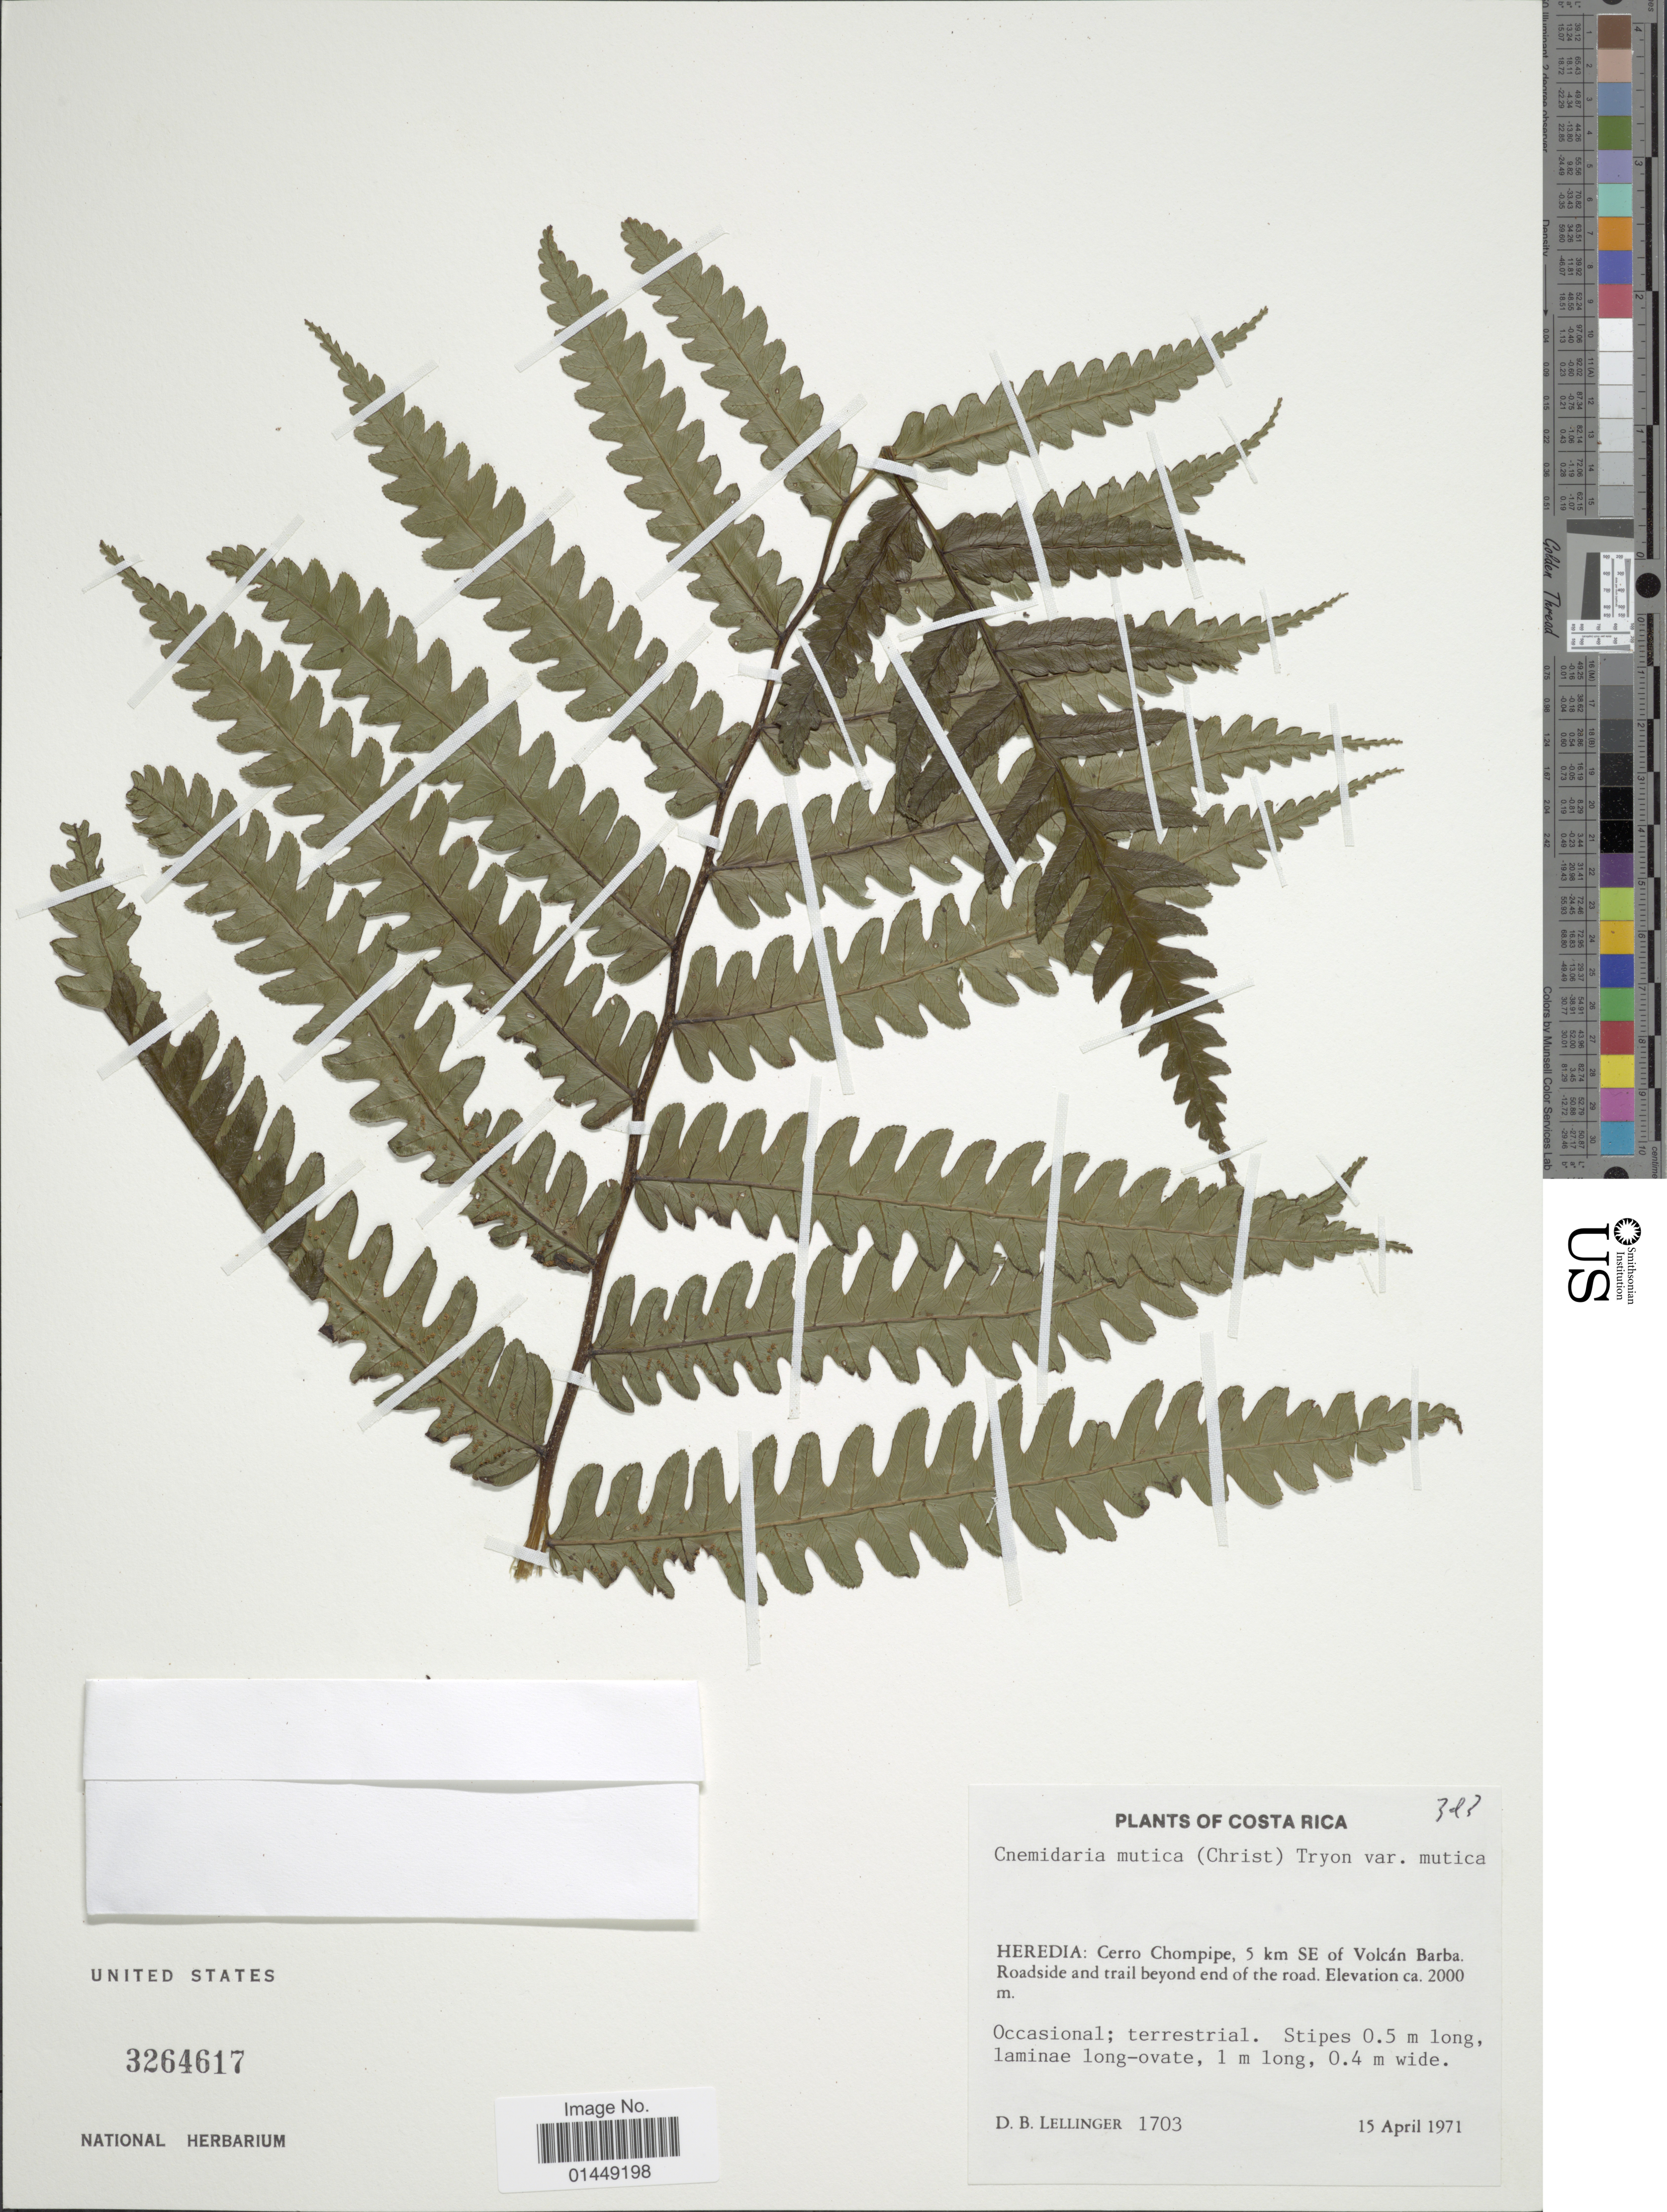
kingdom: Plantae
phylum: Tracheophyta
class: Polypodiopsida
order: Cyatheales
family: Cyatheaceae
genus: Cyathea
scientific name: Cyathea mutica var. mutica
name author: (Christ) Domin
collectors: D. B. Lellinger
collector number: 1703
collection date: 1971-04-15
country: Costa Rica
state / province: Heredia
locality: Heredia: Cerro Chompipe, 5 km SE of Volcán Barba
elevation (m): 2000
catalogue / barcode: US 3264617